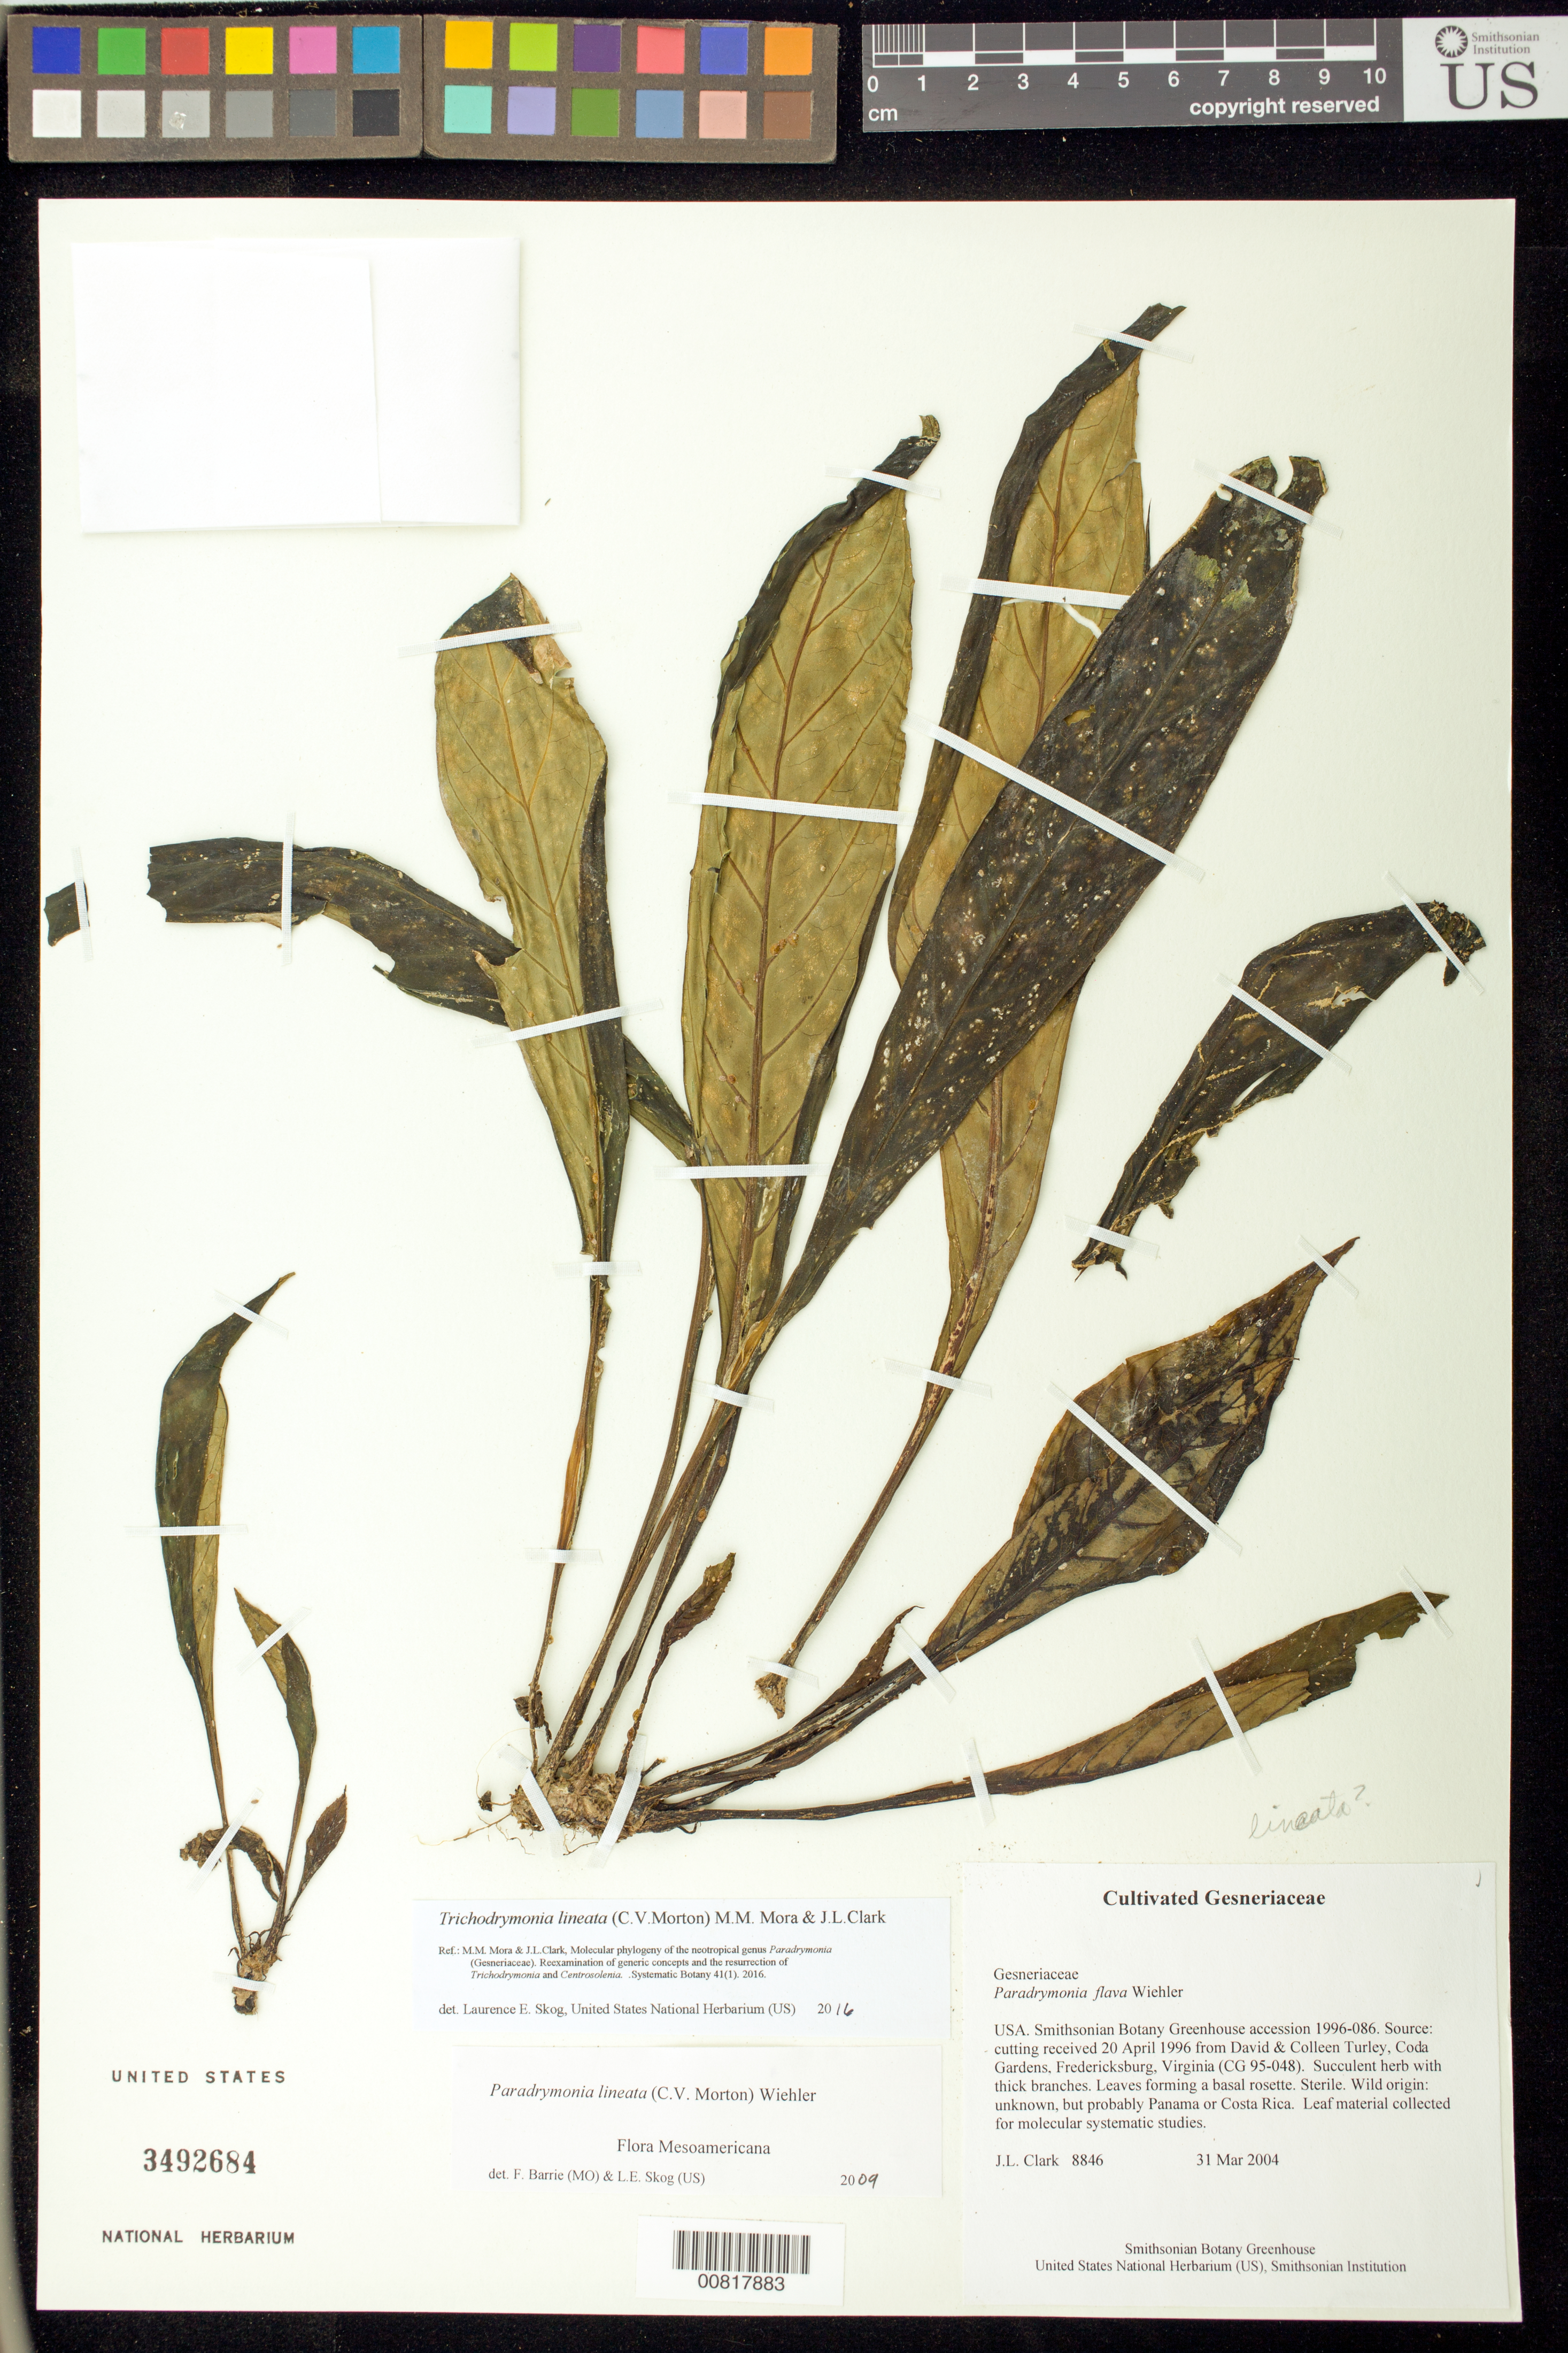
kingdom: Plantae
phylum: Tracheophyta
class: Magnoliopsida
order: Lamiales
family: Gesneriaceae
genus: Trichodrymonia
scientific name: Trichodrymonia lineata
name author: (C.V. Morton) M.M. Mora & J.L. Clark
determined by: Skog, Laurence E.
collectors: J. L. Clark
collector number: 8846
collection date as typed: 31 Mar 2004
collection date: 2004-03-31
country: United States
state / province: District of Columbia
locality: Botany Research Greenhouses, Smithsonian Institution, Washington, DC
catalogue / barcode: US 3492684